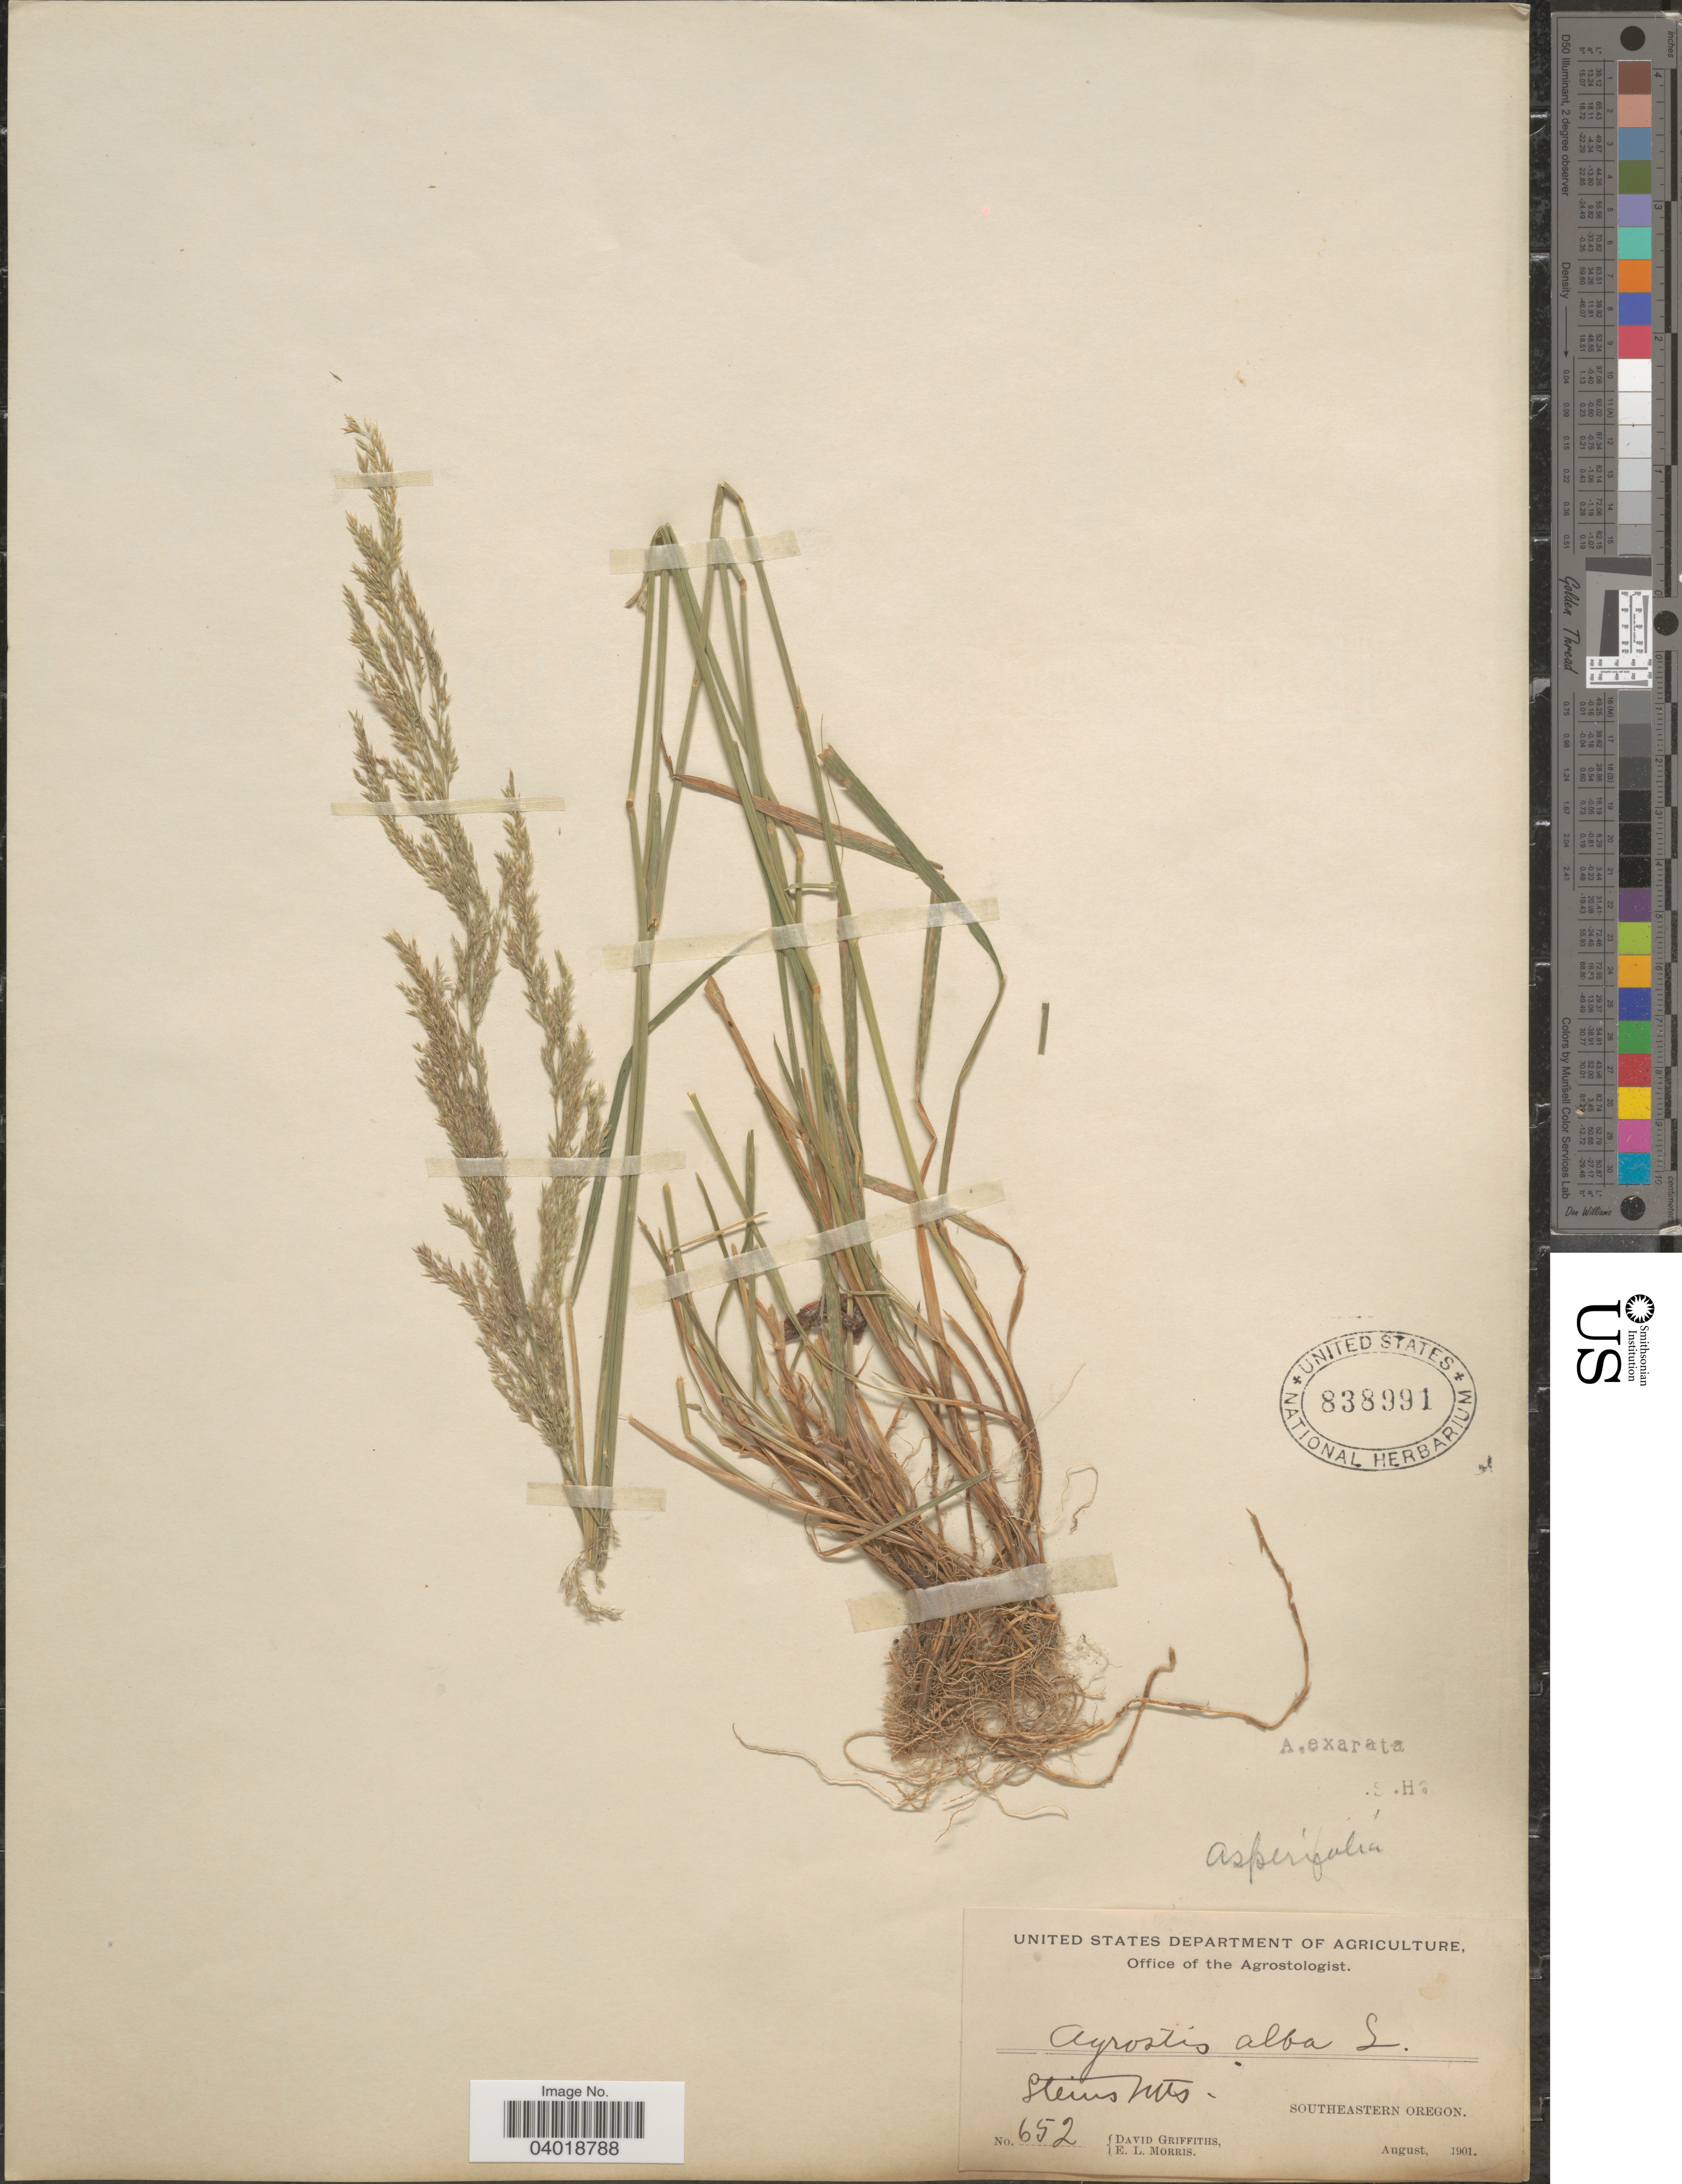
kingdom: Plantae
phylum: Tracheophyta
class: Liliopsida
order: Poales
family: Poaceae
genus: Agrostis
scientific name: Agrostis exarata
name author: Trin.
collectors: D. Griffiths & E. Morris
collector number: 652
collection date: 1901-08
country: United States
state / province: Oregon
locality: Steins Mts. Southeastern Oregon.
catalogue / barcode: US 838991